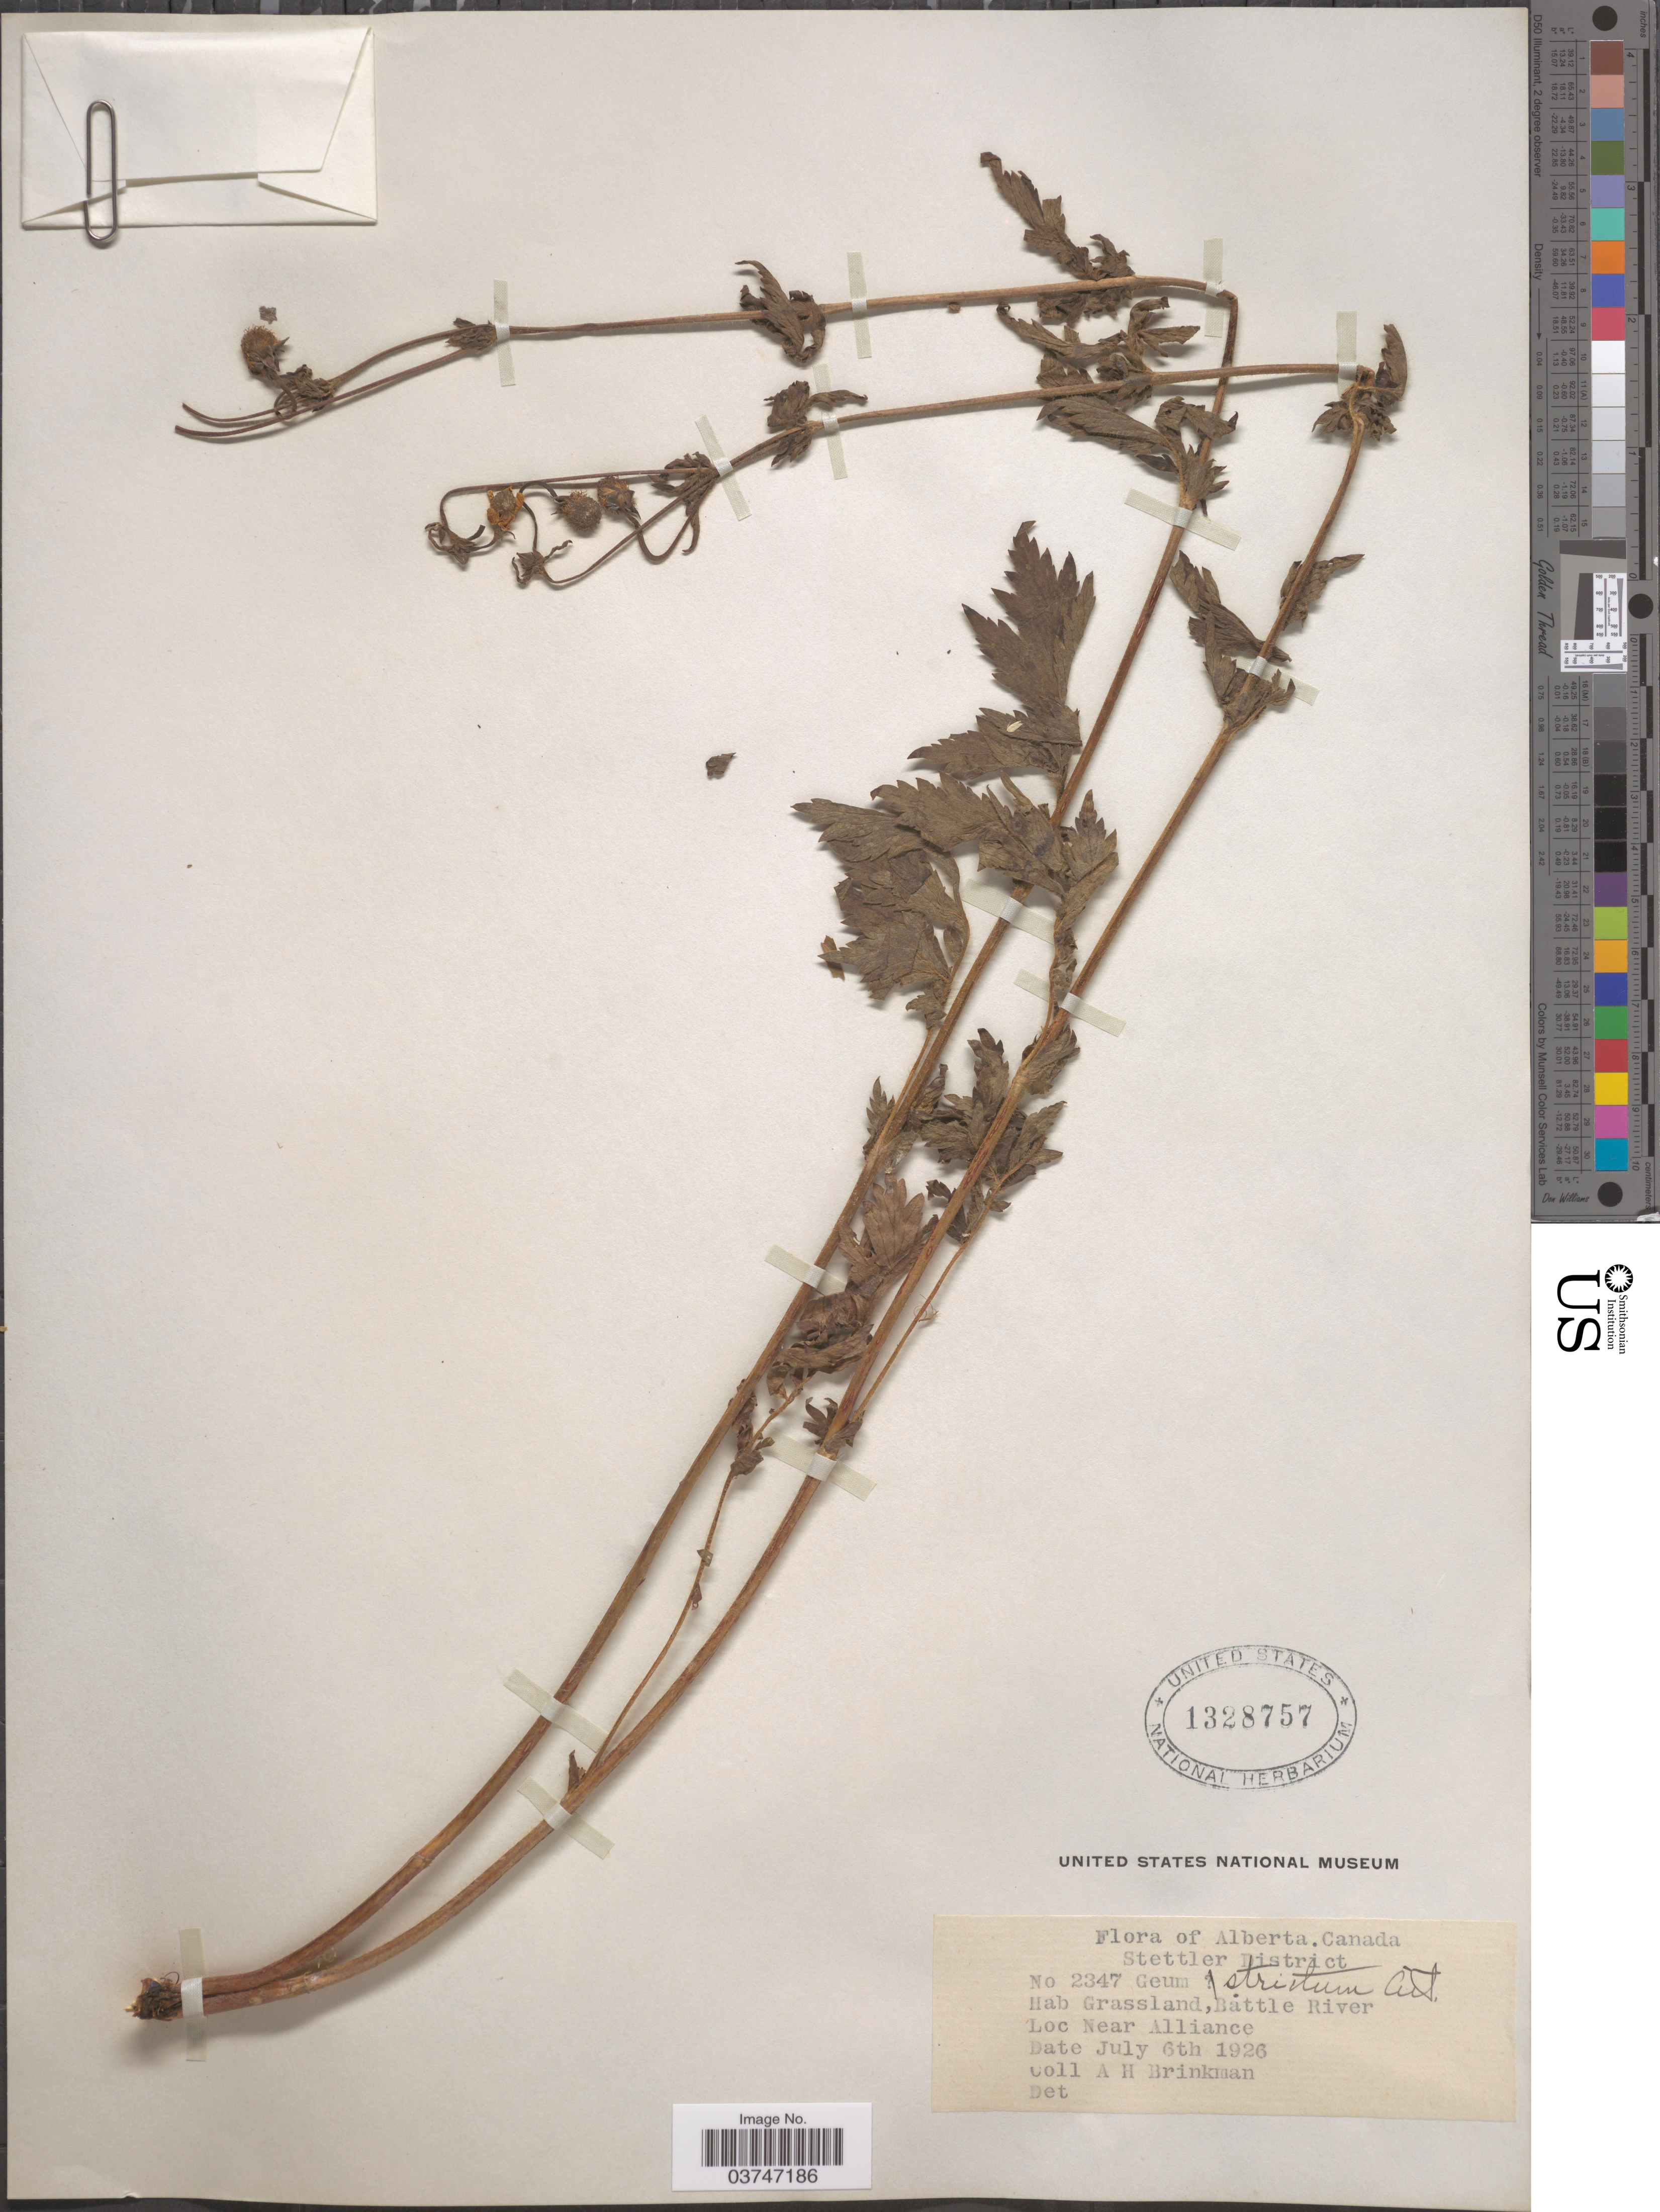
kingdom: Plantae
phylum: Tracheophyta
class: Magnoliopsida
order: Rosales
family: Rosaceae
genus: Geum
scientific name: Geum aleppicum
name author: Jacq.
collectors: A. Brinkman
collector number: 2347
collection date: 1926-07-06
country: Canada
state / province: Alberta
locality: Grassland, Battle River. Near Alliance.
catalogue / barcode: US 1328757